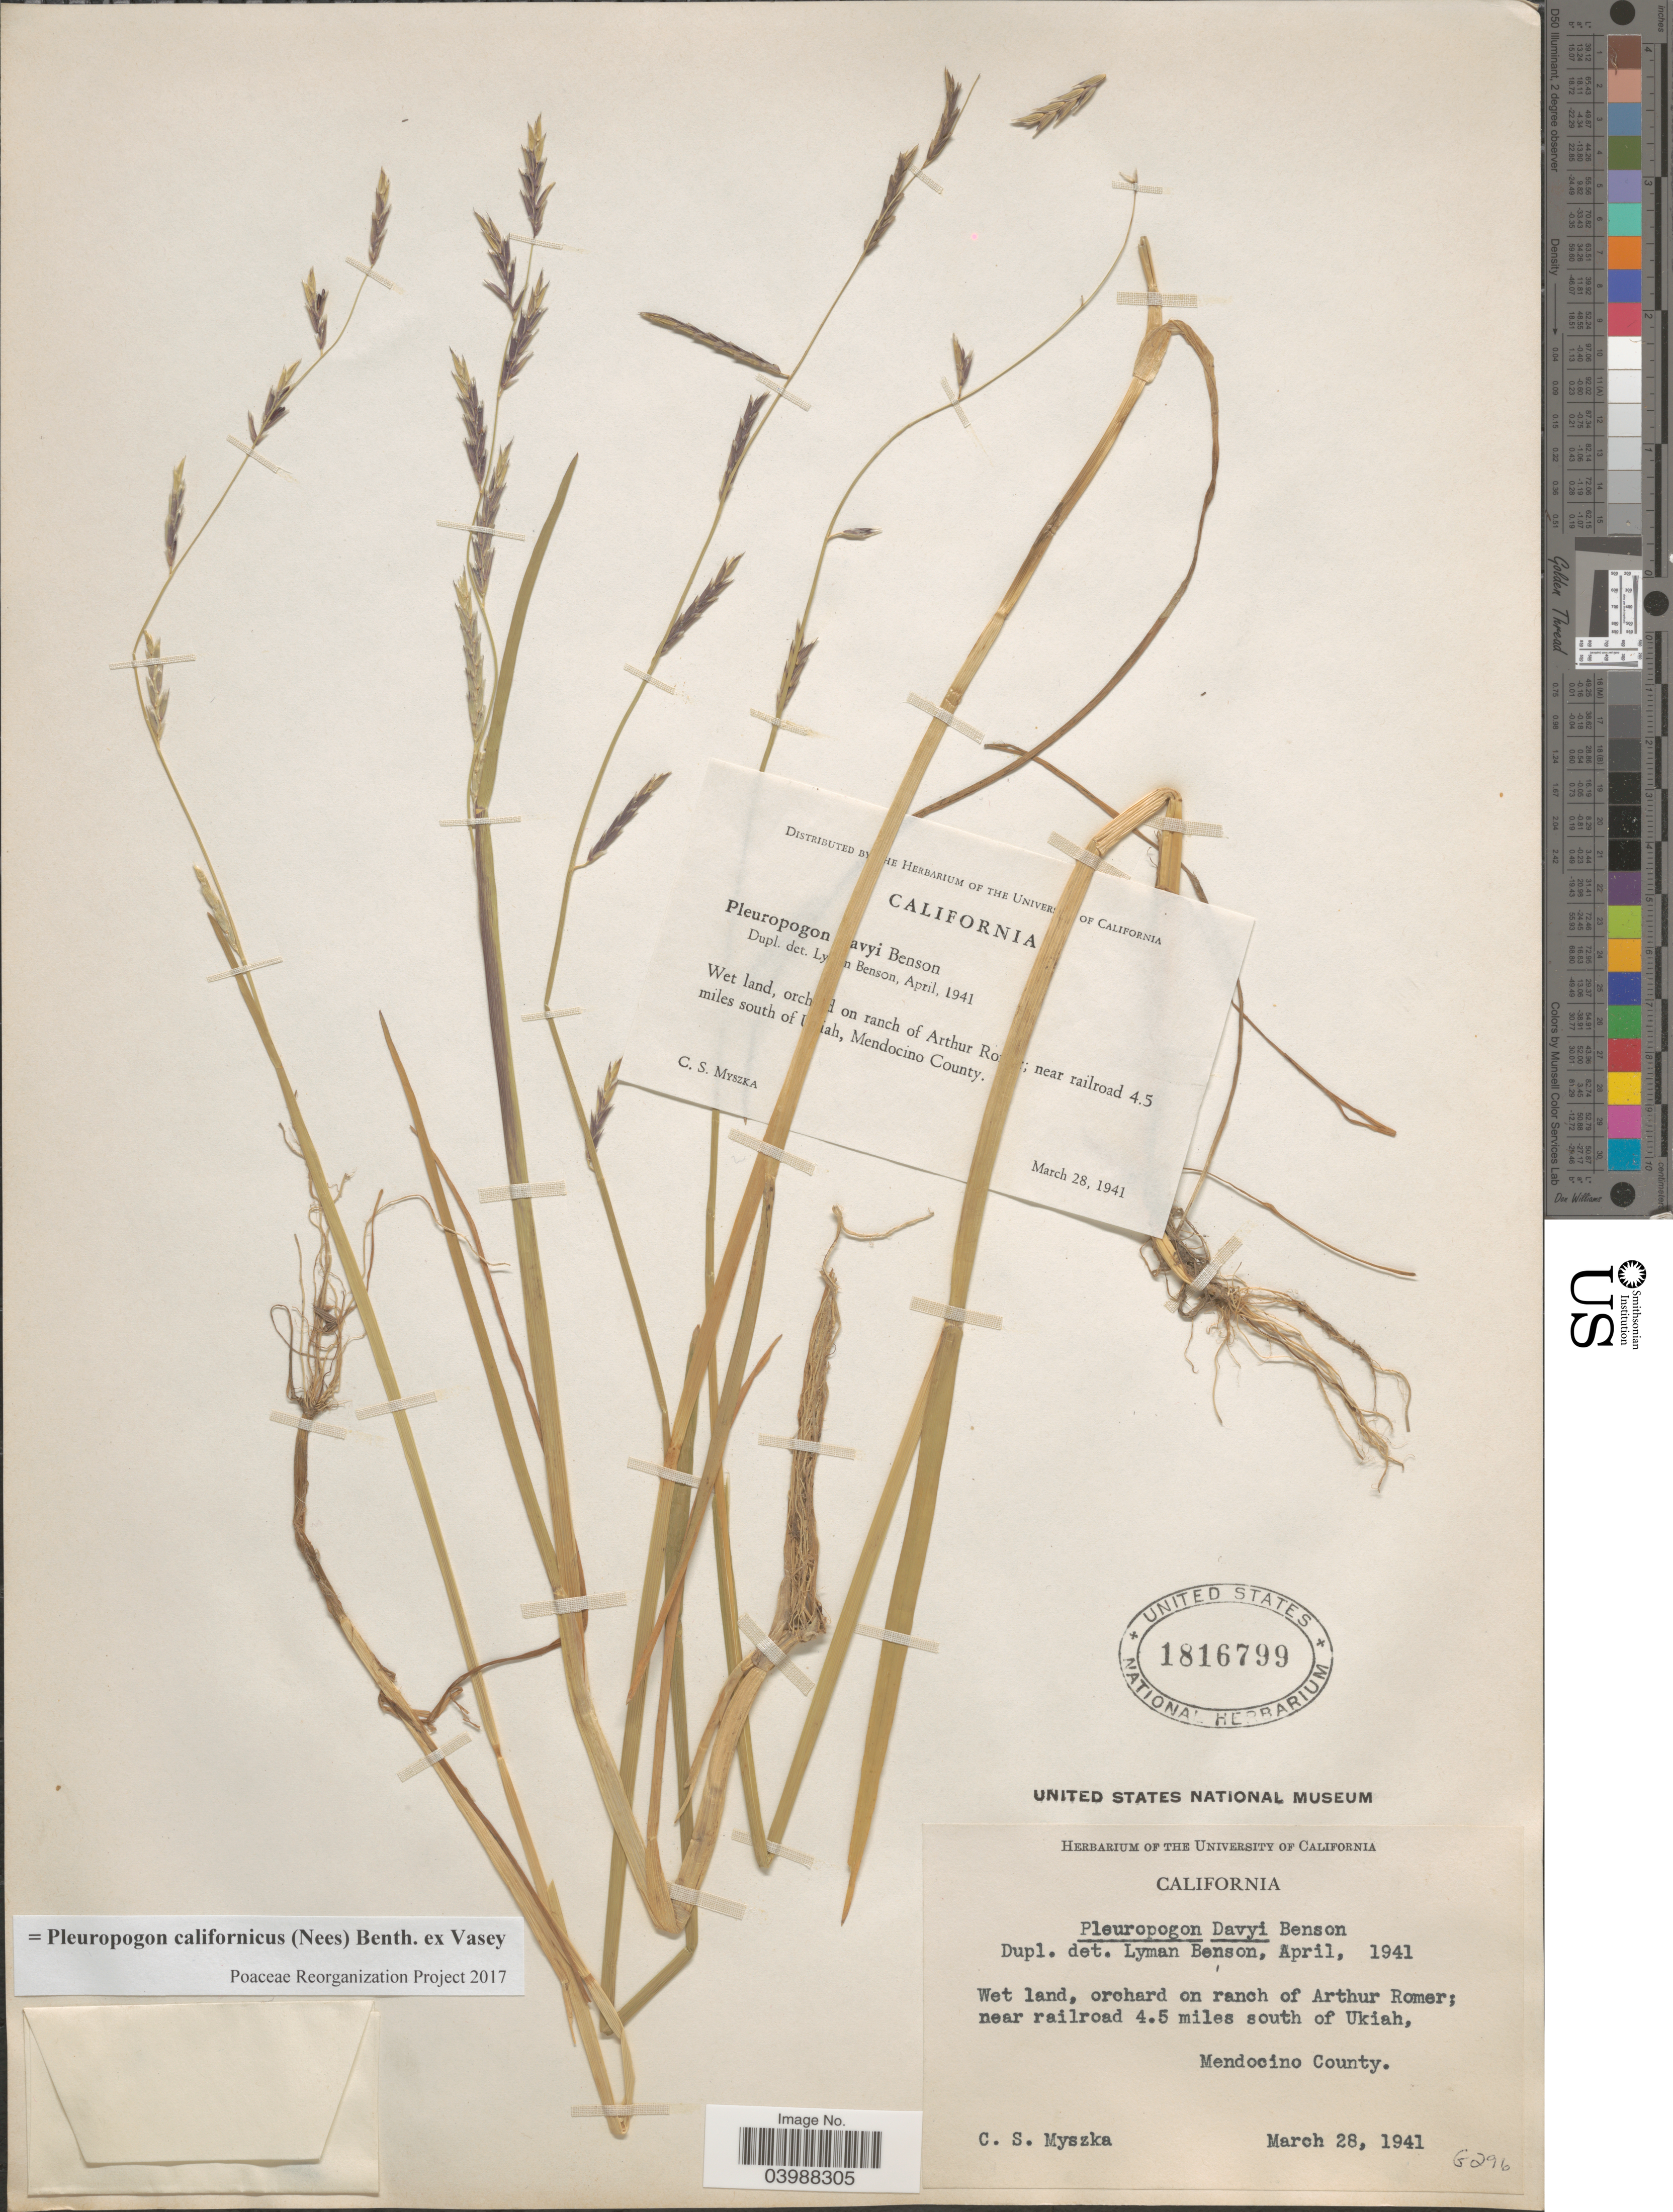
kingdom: Plantae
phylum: Tracheophyta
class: Liliopsida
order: Poales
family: Poaceae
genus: Pleuropogon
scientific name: Pleuropogon californicus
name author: (Nees) Benth. ex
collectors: C. Myszka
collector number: G296?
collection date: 1941-03-28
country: United States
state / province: California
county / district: Mendocino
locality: Wet land, orchard on ranch of Arthur Romer; near railroad 4.5 miles south of Ukiah, Mendocino County.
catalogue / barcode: US 1816799